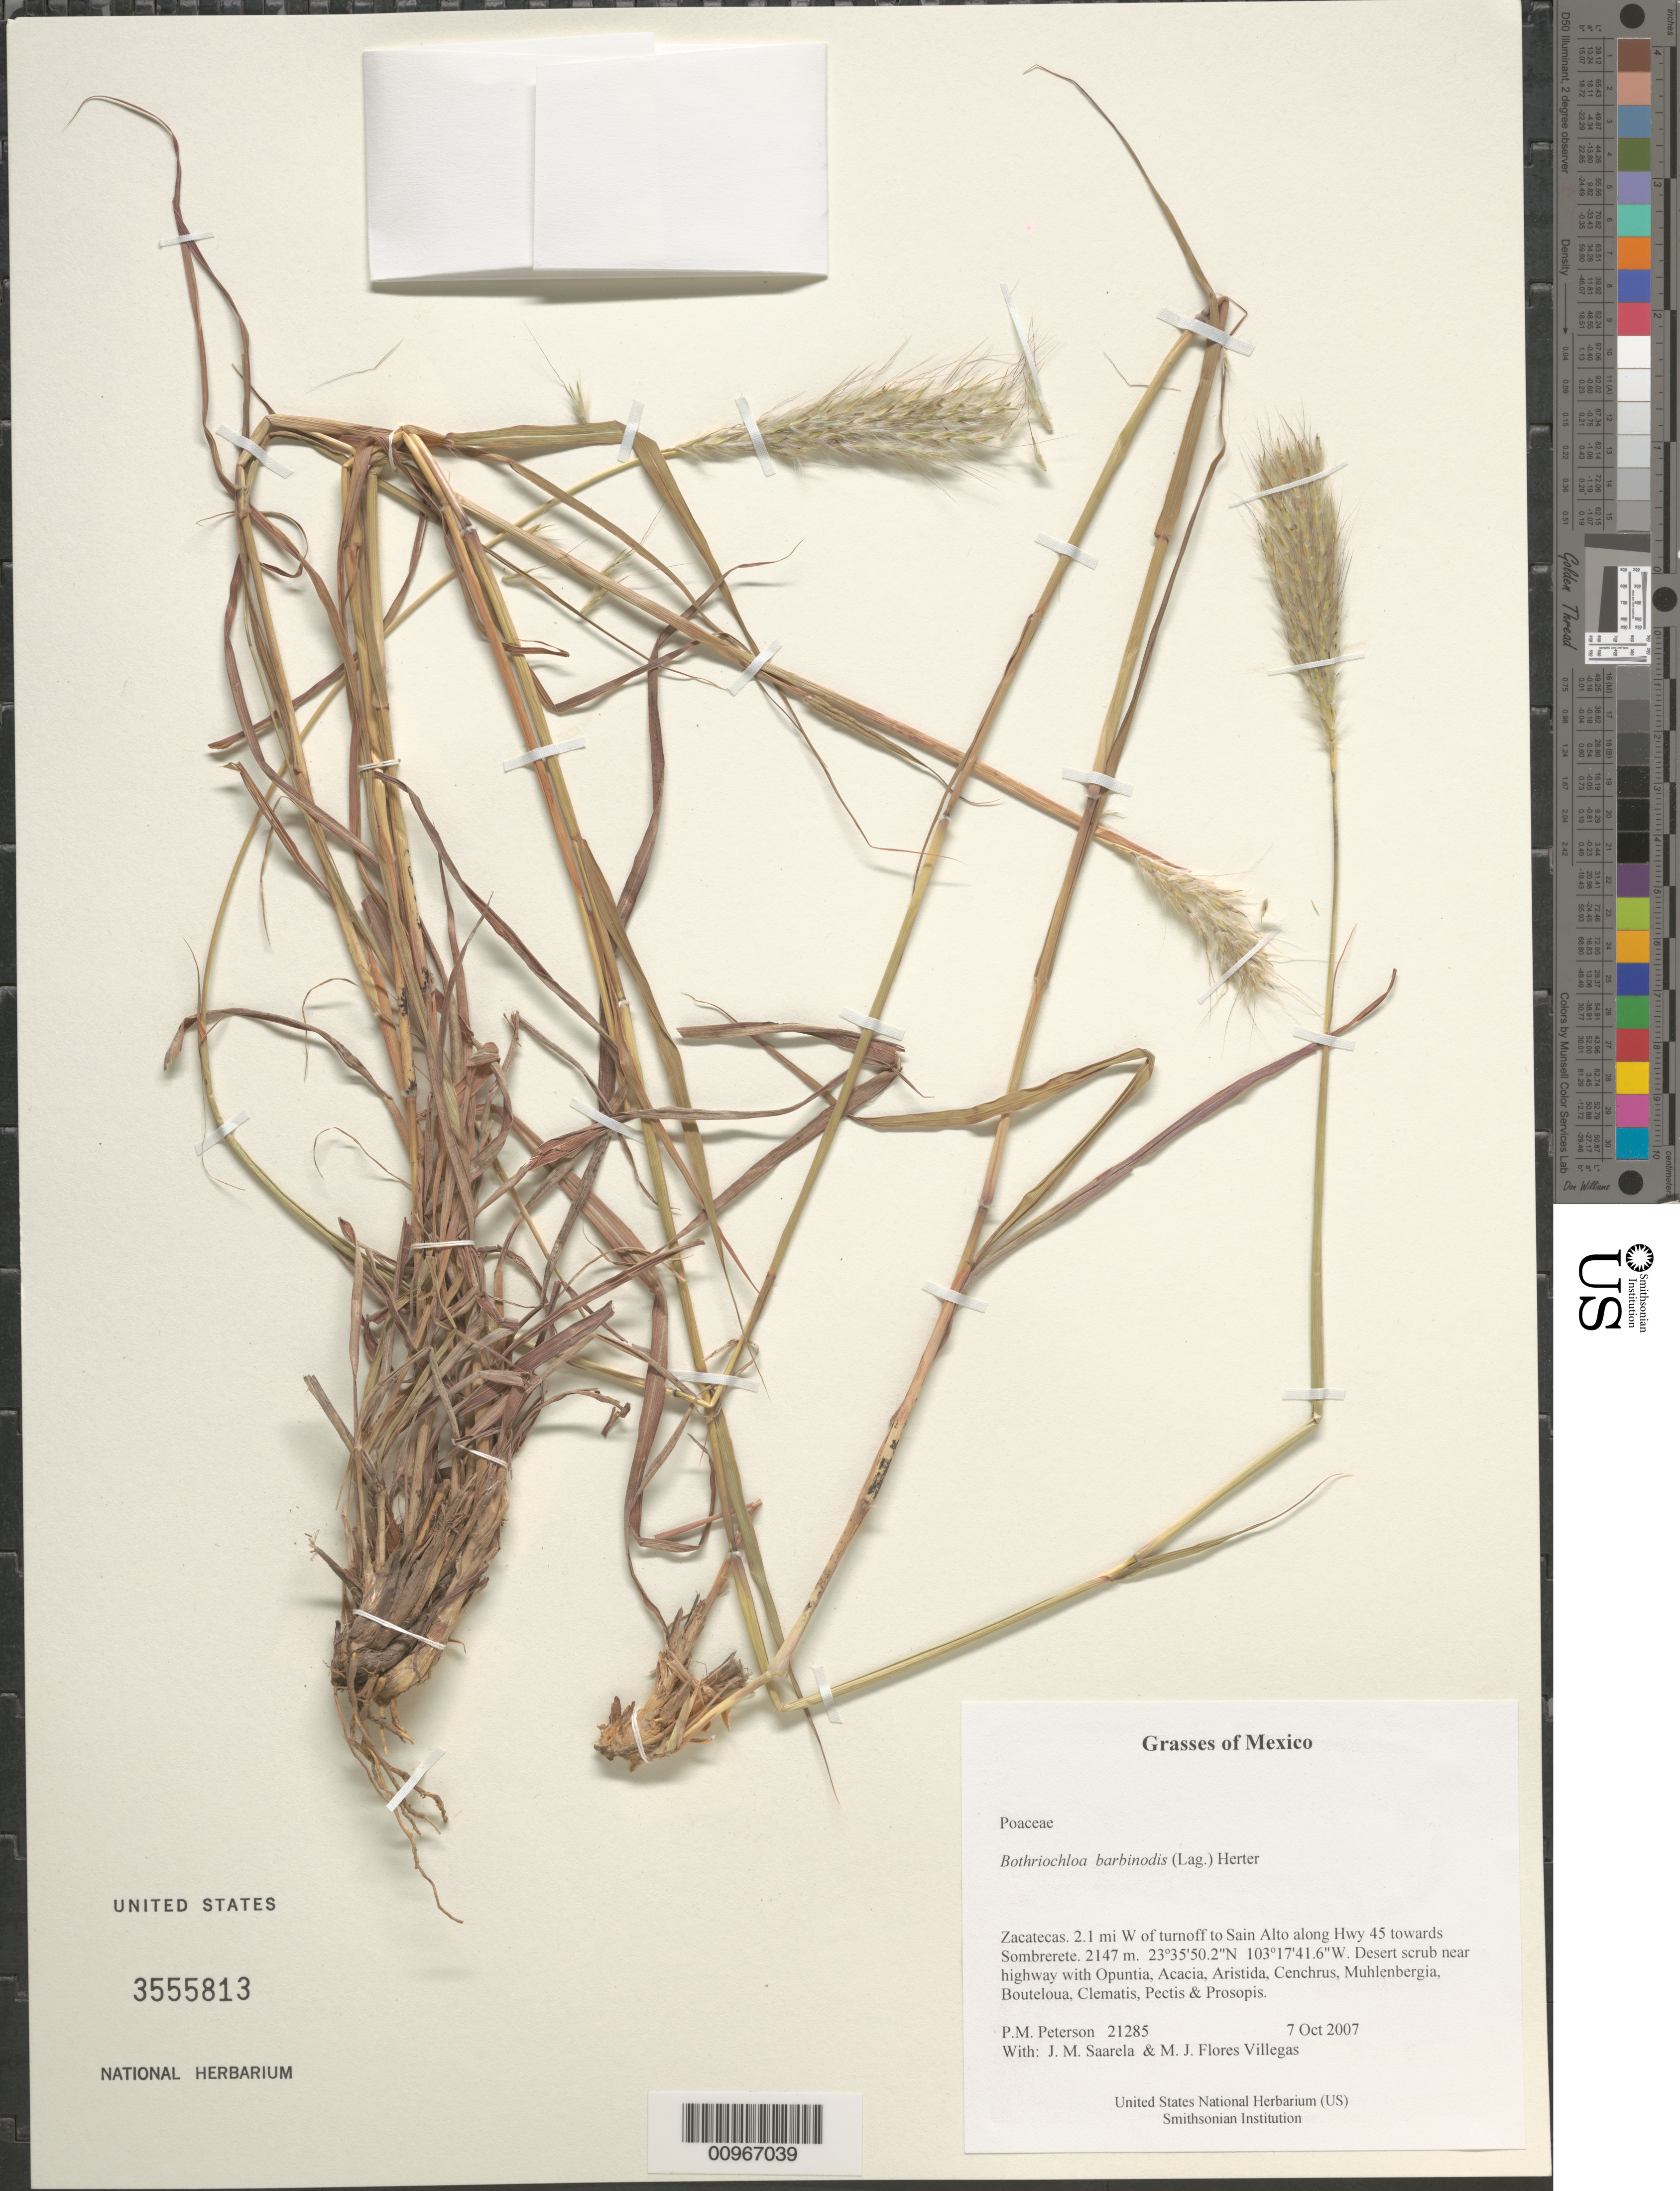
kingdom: Plantae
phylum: Tracheophyta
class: Liliopsida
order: Poales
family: Poaceae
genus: Bothriochloa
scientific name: Bothriochloa barbinodis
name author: (Lag.) Herter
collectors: P. M. Peterson, J. Saarela & M. Flores Villegas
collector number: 21285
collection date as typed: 07 Oct 2007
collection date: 2007-10-07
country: Mexico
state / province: Zacatecas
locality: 2.1 mi W of turnoff to Sain Alto along Hwy 45 towards Sombrerete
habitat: Desert scrub near highway with Opuntia, Acacia, Aristida, Cenchrus, Muhlenbergia, Bouteloua, Clematis, Pectis & Prosopis.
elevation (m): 2147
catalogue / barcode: US 3555813